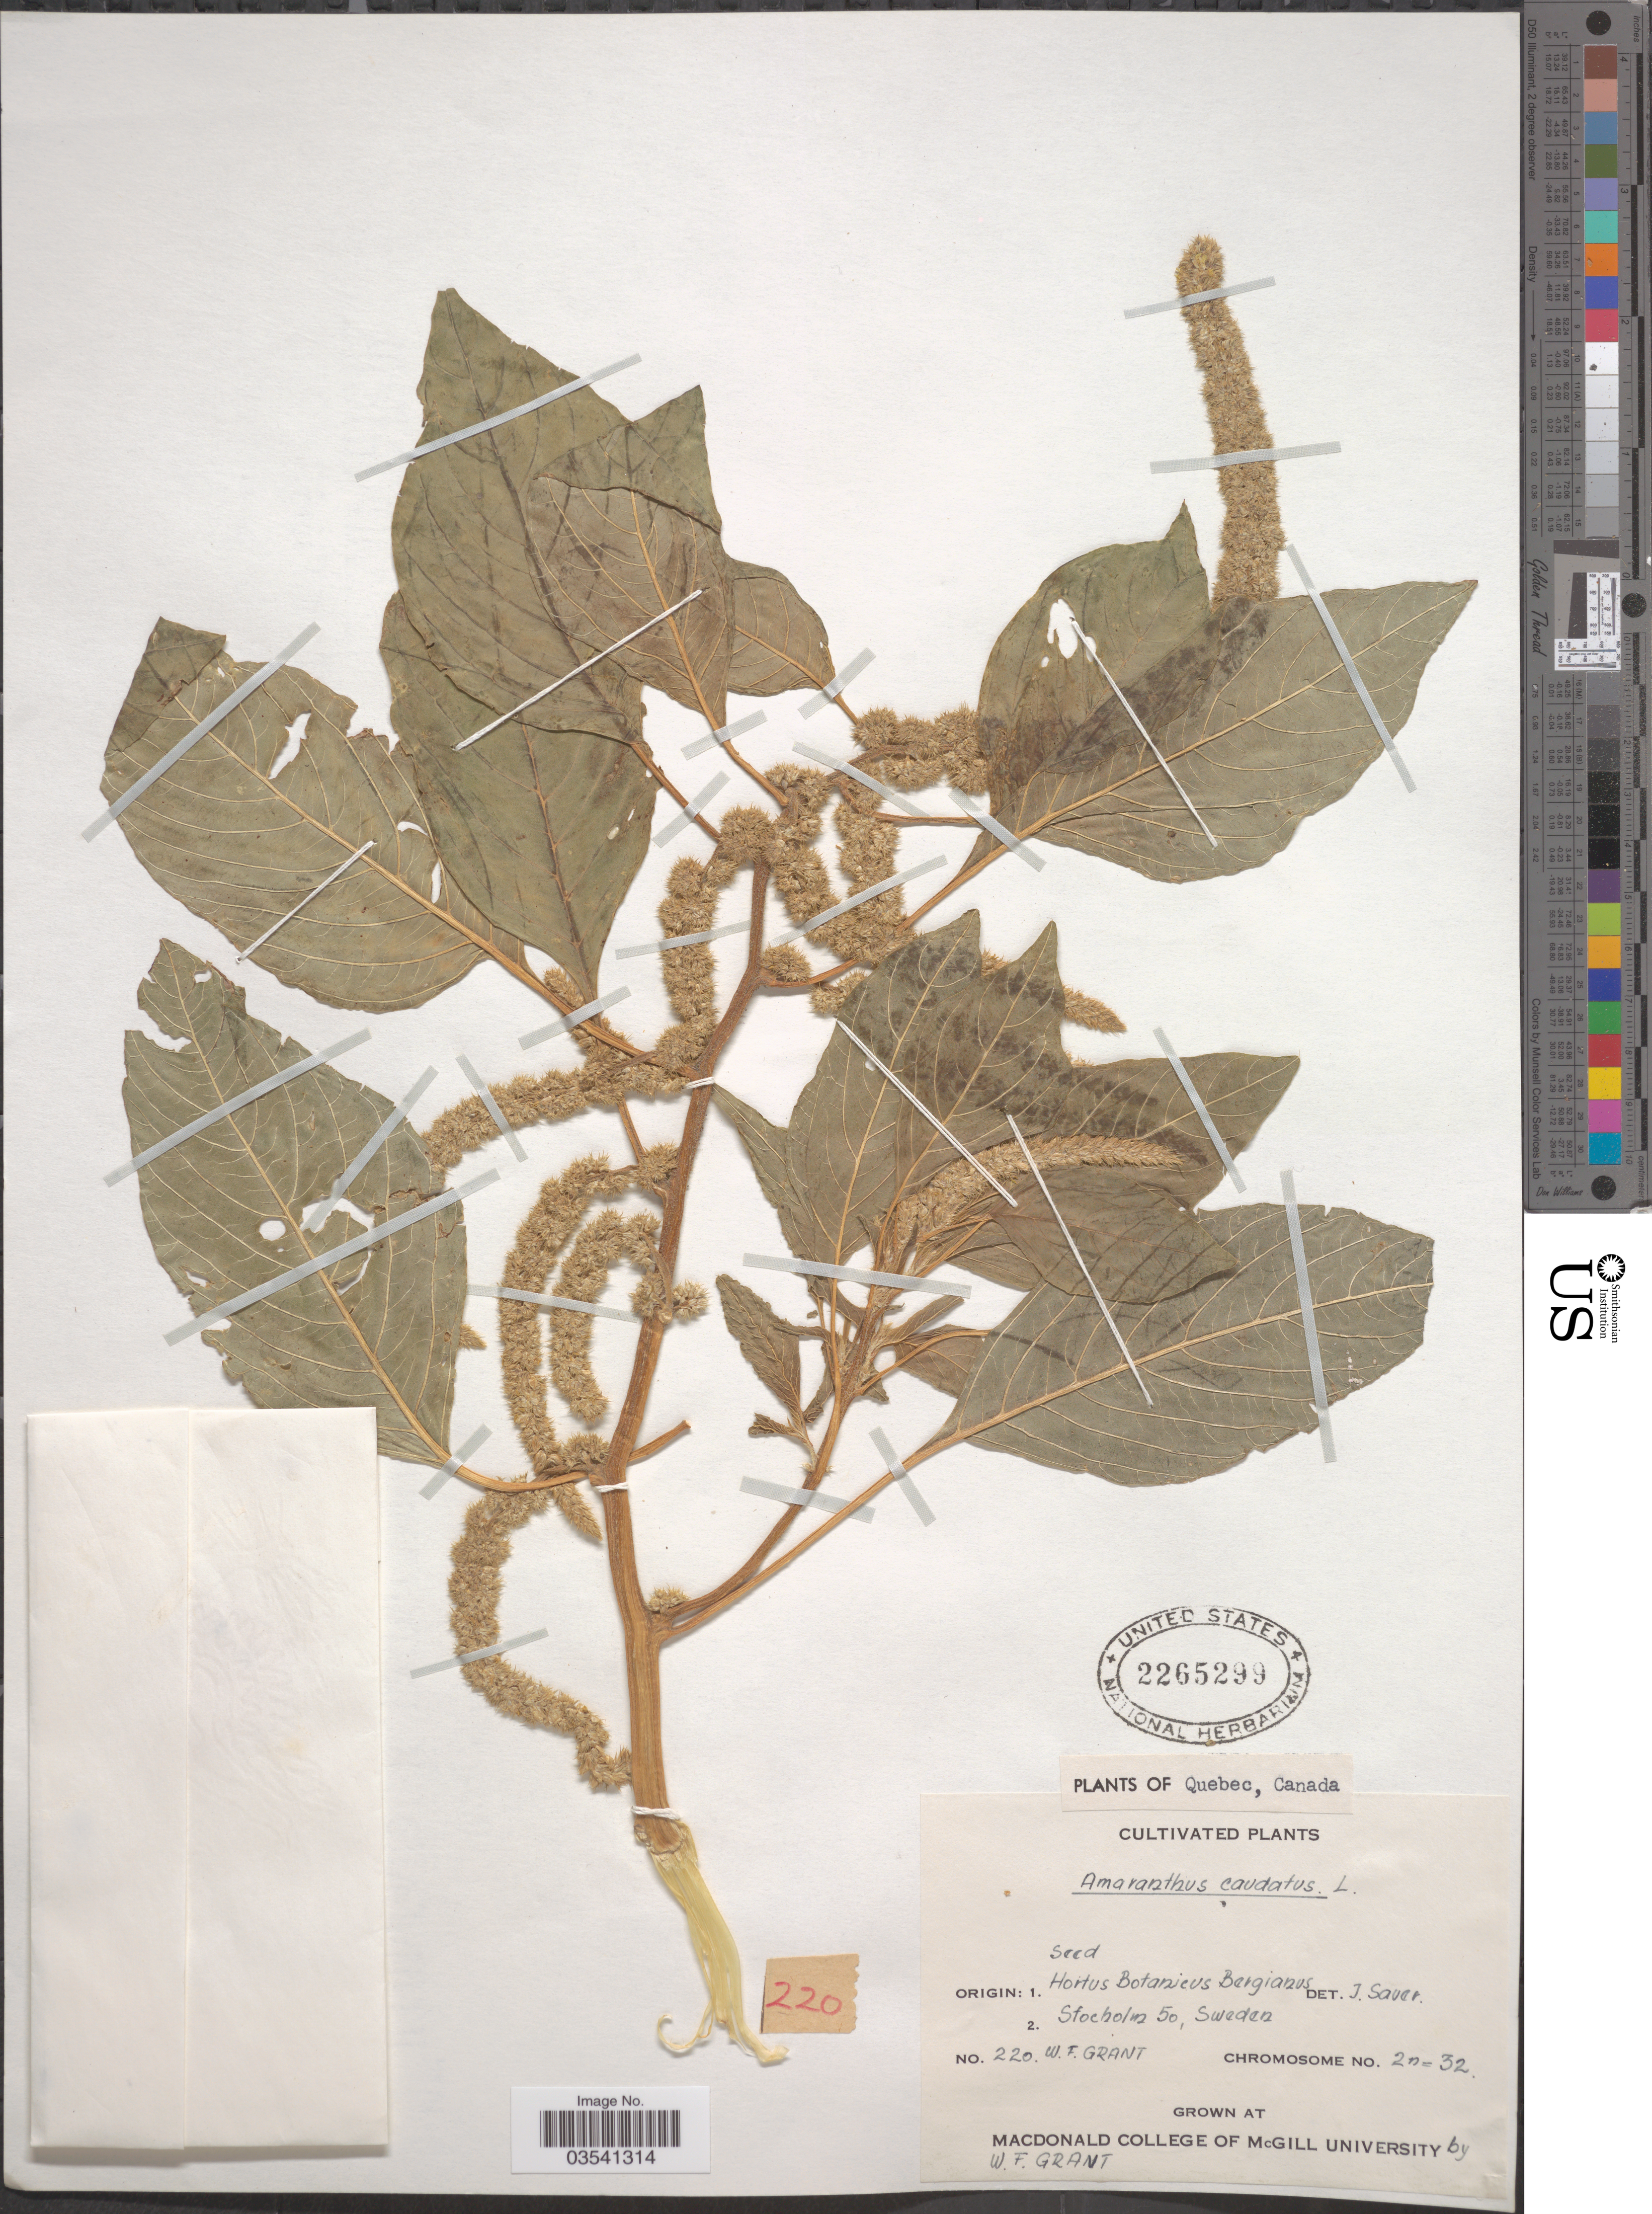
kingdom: Plantae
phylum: Tracheophyta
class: Magnoliopsida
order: Caryophyllales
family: Amaranthaceae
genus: Amaranthus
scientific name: Amaranthus caudatus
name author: L.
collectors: W. Grant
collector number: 220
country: Canada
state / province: Quebec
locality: Grown at MacDonald College of McGill University.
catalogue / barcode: US 2265299